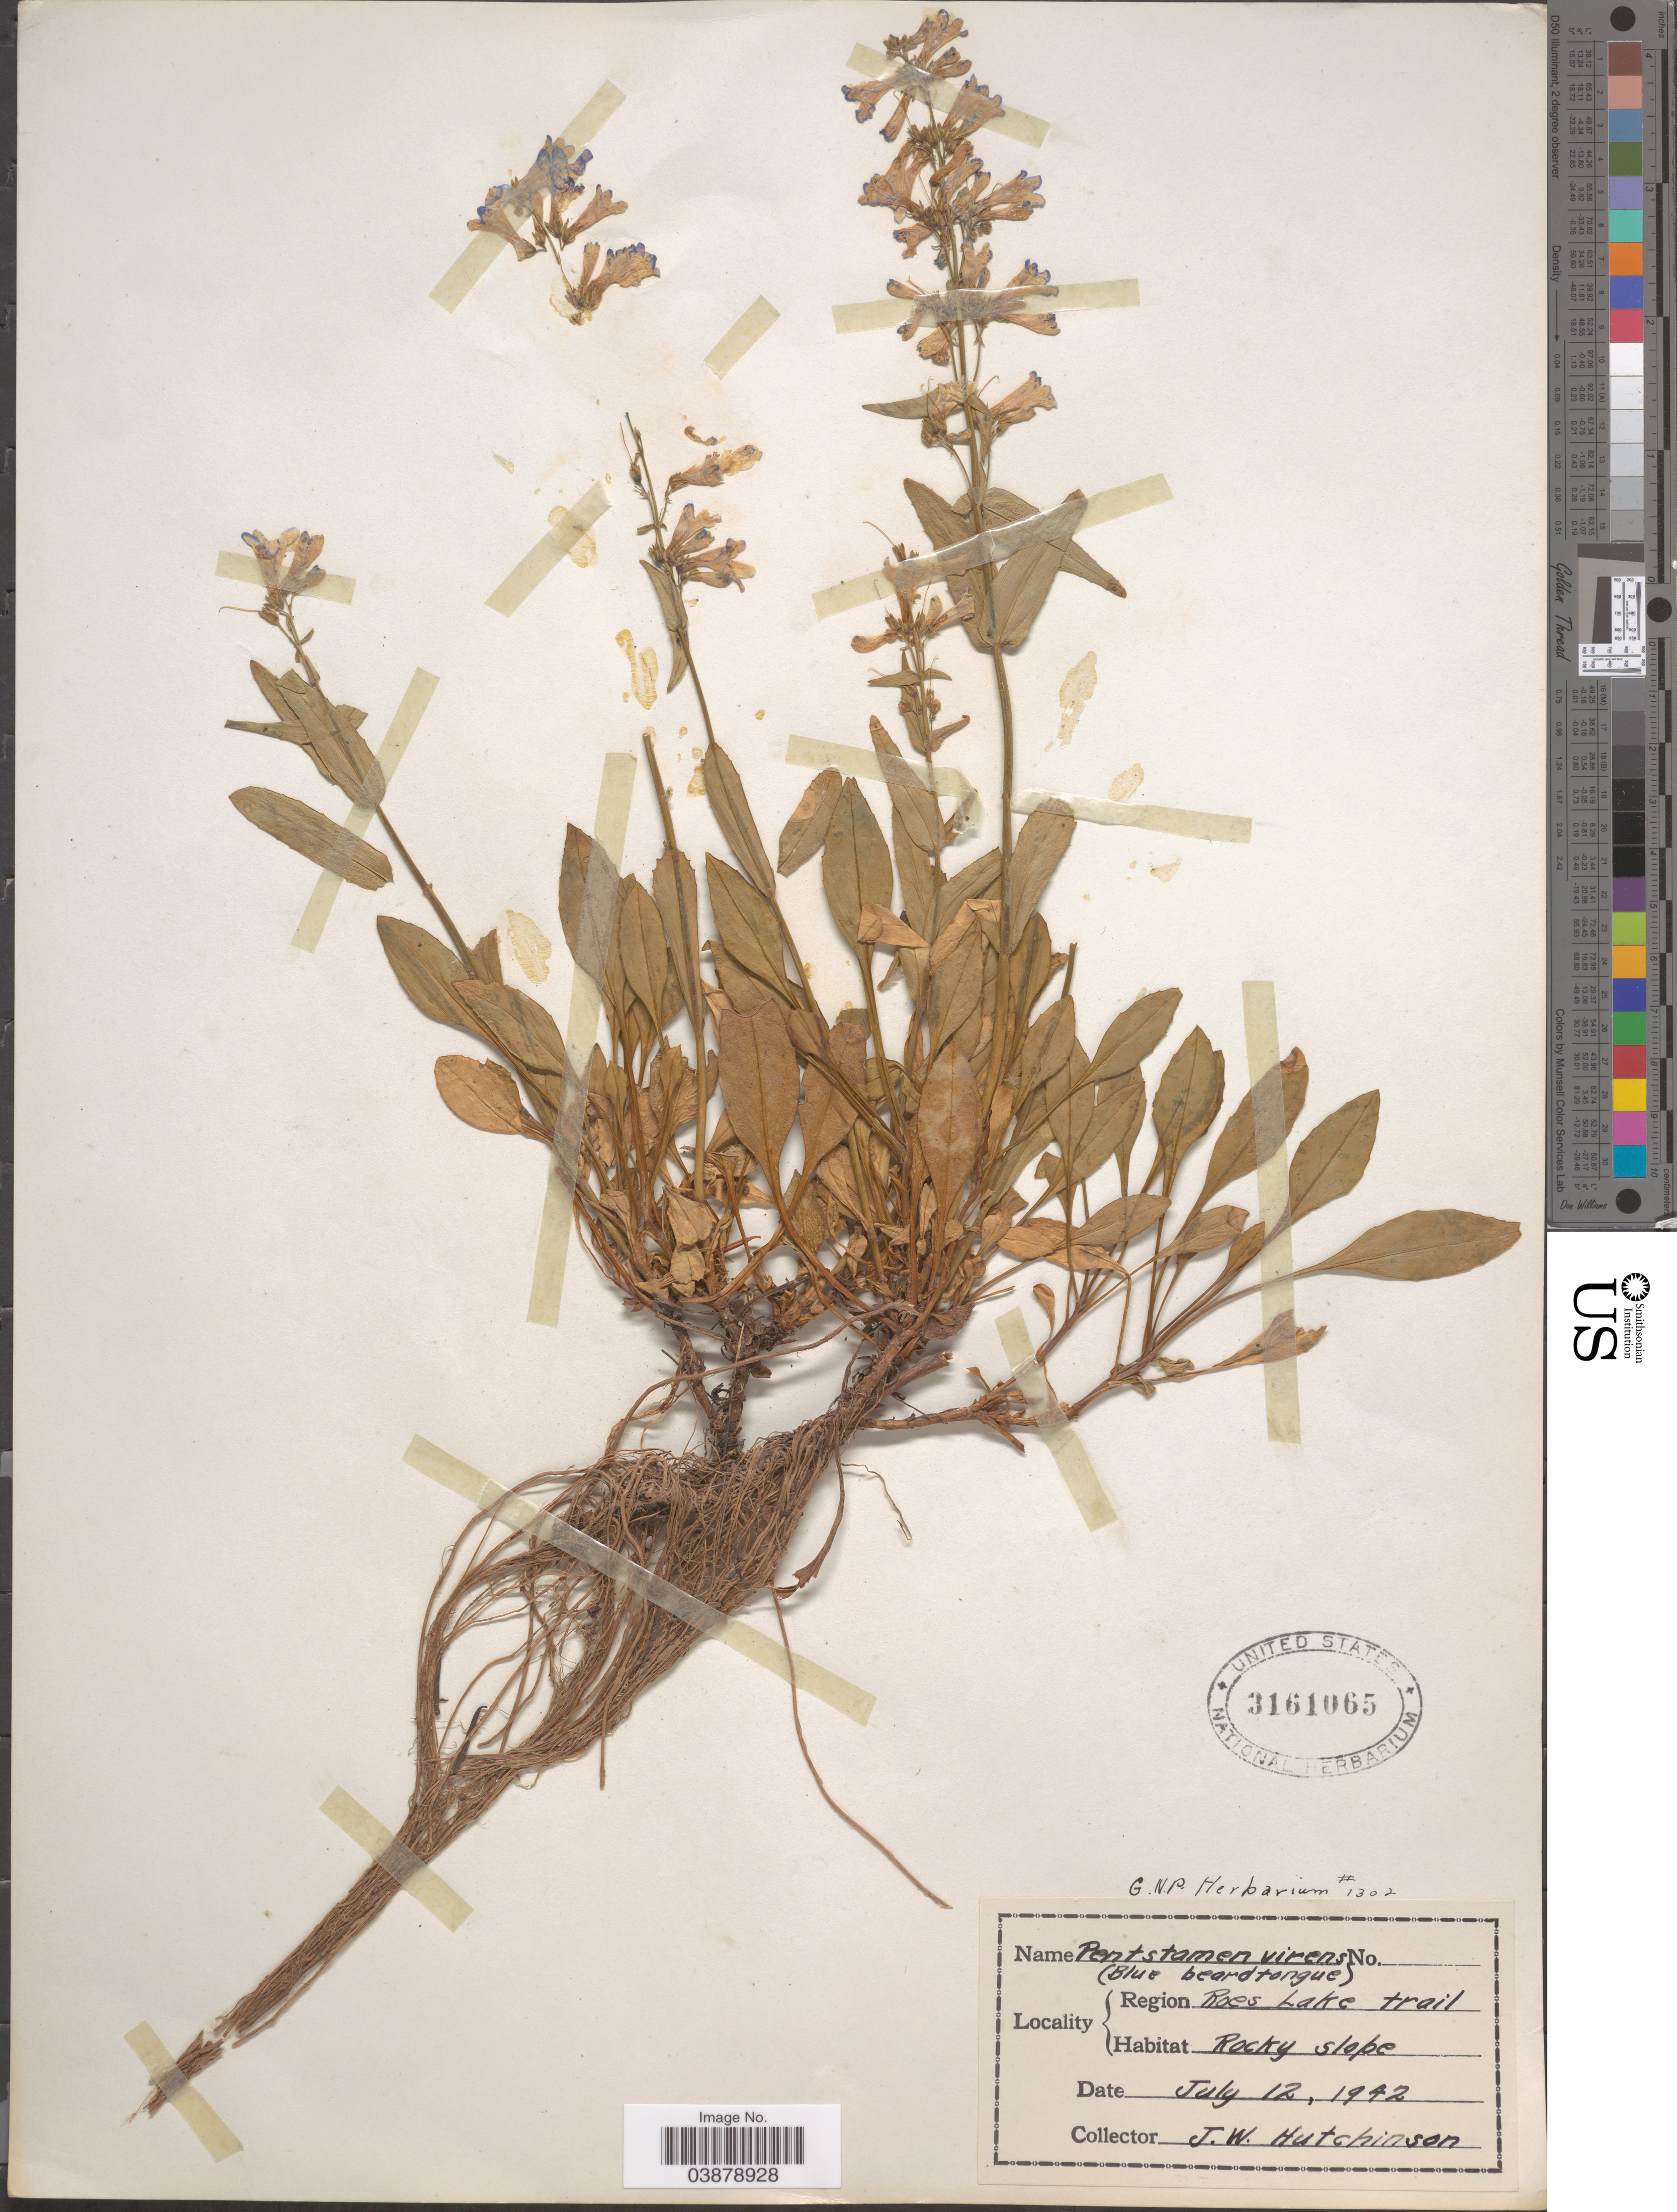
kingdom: Plantae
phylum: Tracheophyta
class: Magnoliopsida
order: Lamiales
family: Plantaginaceae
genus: Penstemon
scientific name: Penstemon virens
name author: Pennell ex Rydb.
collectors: J. Hutchinson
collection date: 1942-07-12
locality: Region Roes Lake trail.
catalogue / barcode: US 3161065